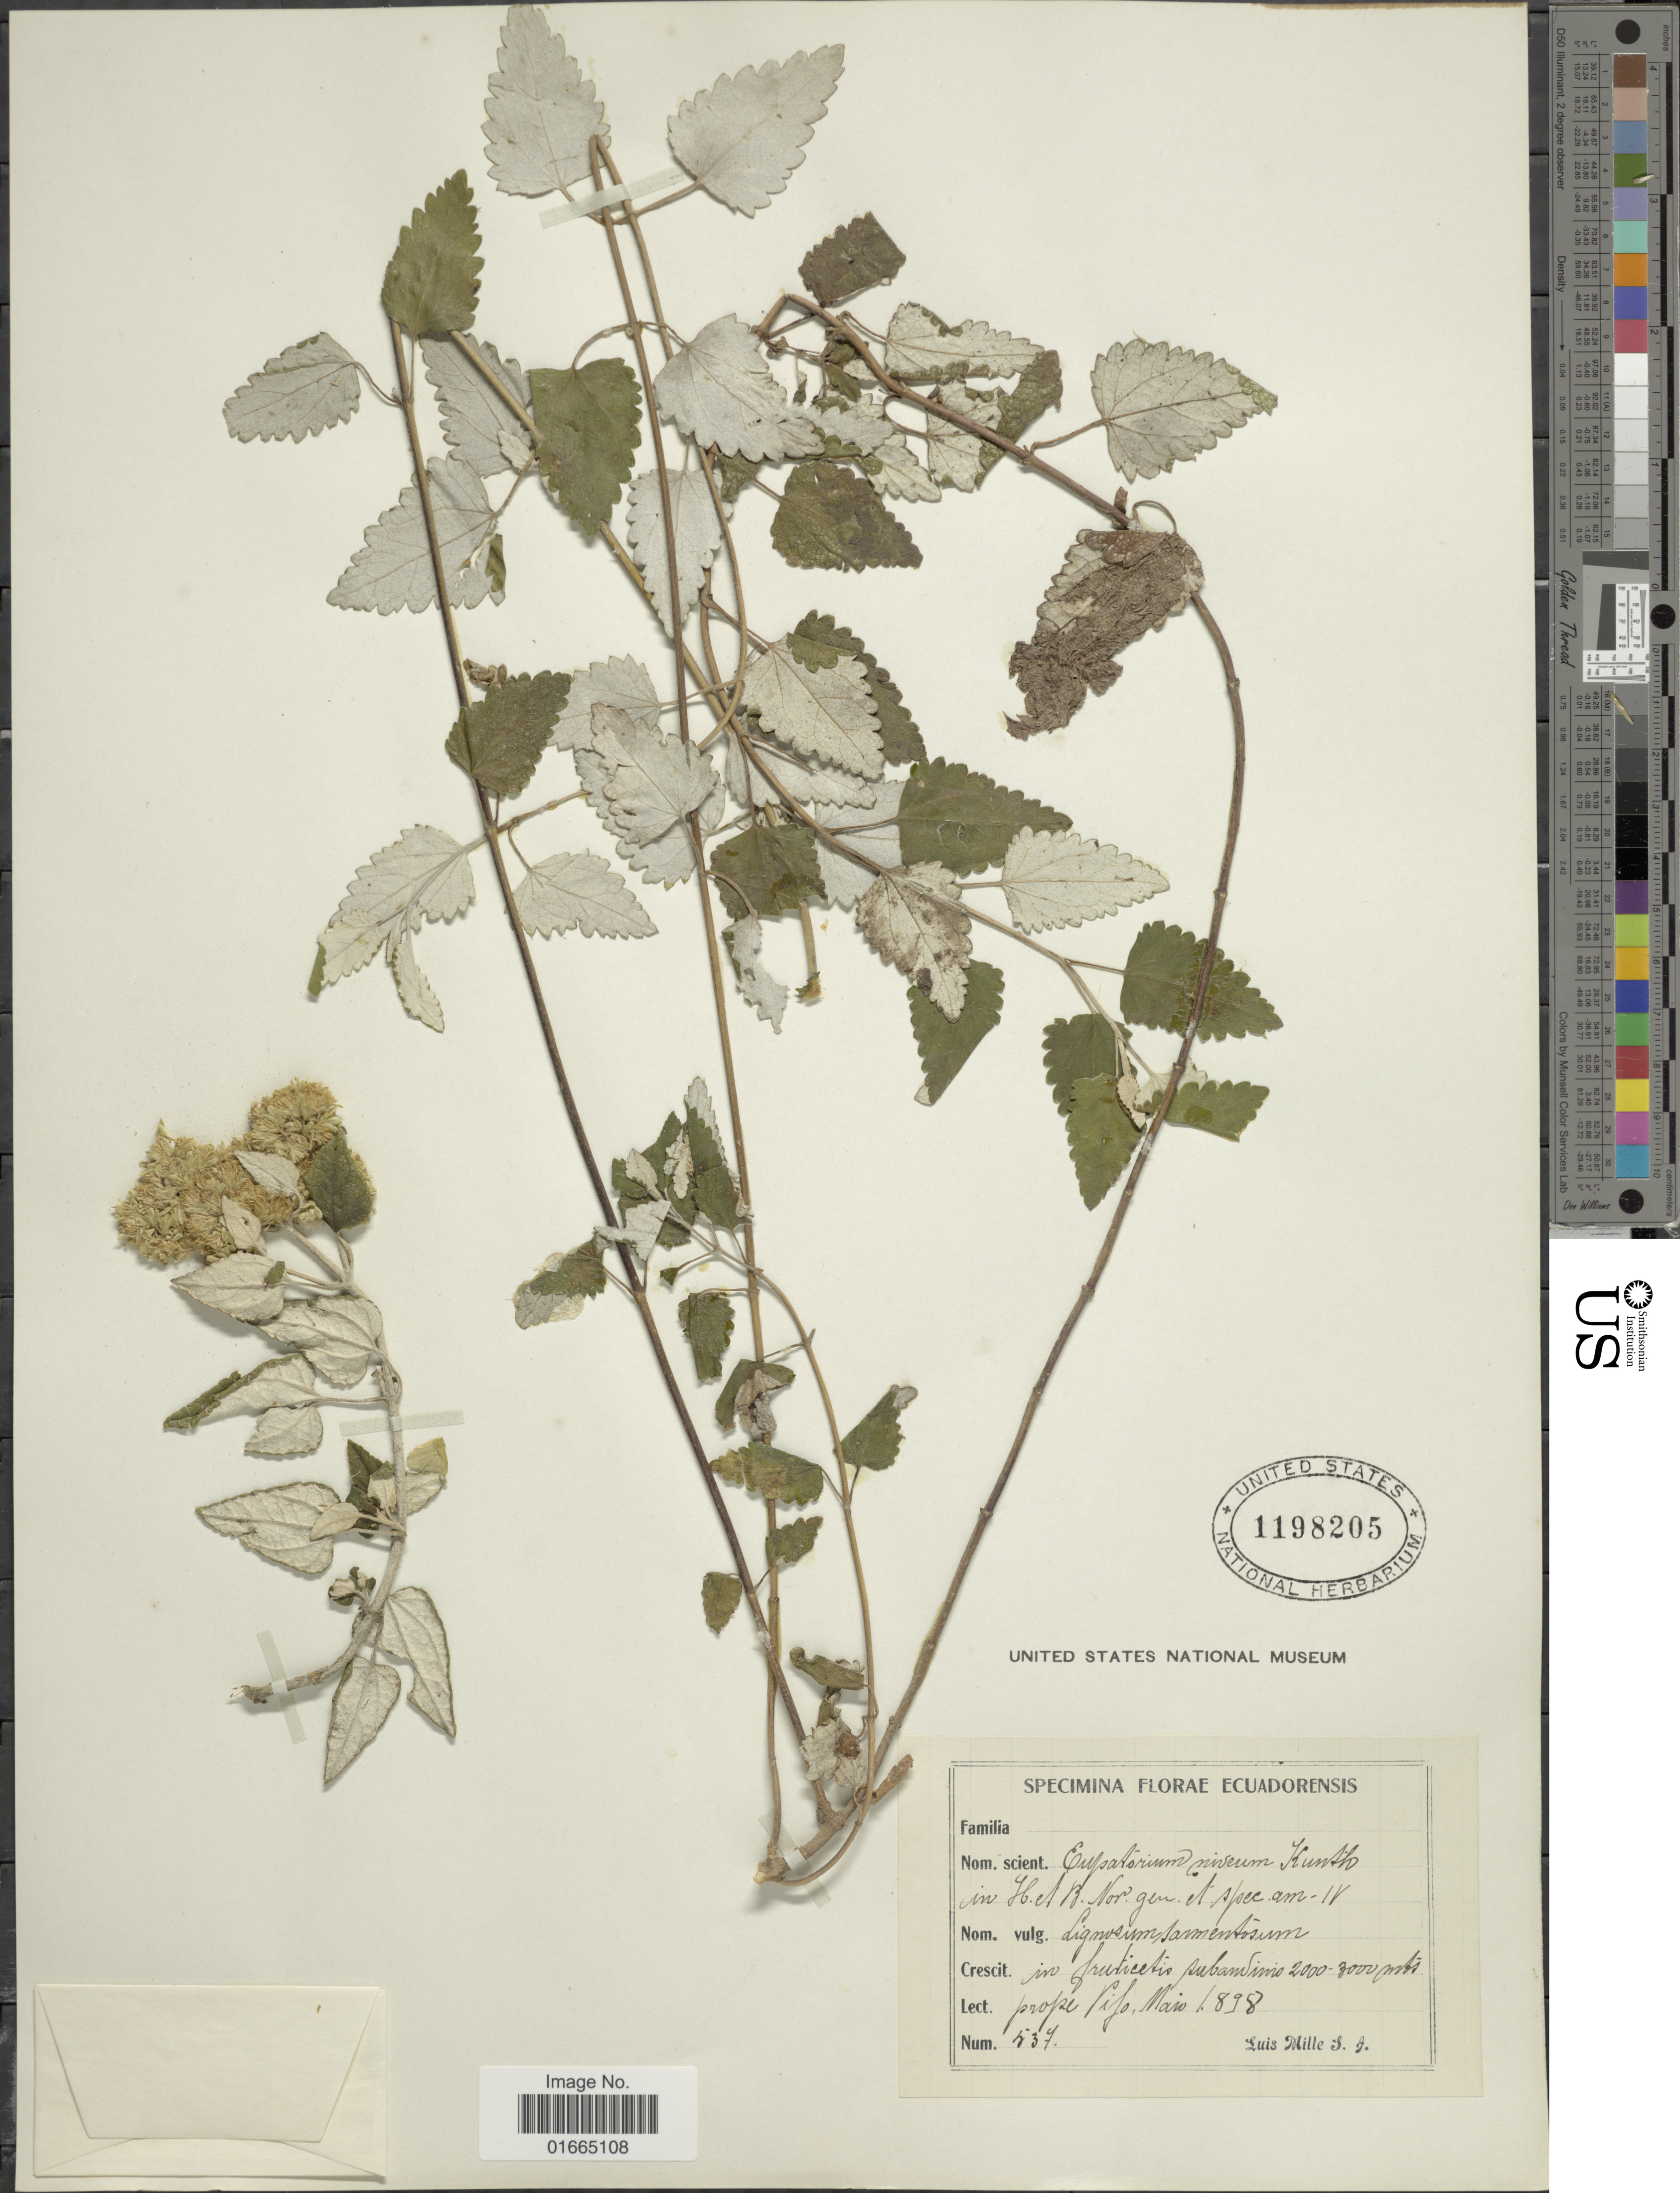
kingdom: Plantae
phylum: Tracheophyta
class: Magnoliopsida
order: Asterales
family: Asteraceae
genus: Cronquistianthus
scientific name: Cronquistianthus niveus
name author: (Kunth) R.M. King & H. Rob.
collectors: L. Mille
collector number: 537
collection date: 1898-05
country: Ecuador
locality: Prope Pifo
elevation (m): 2000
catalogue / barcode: US 1198205